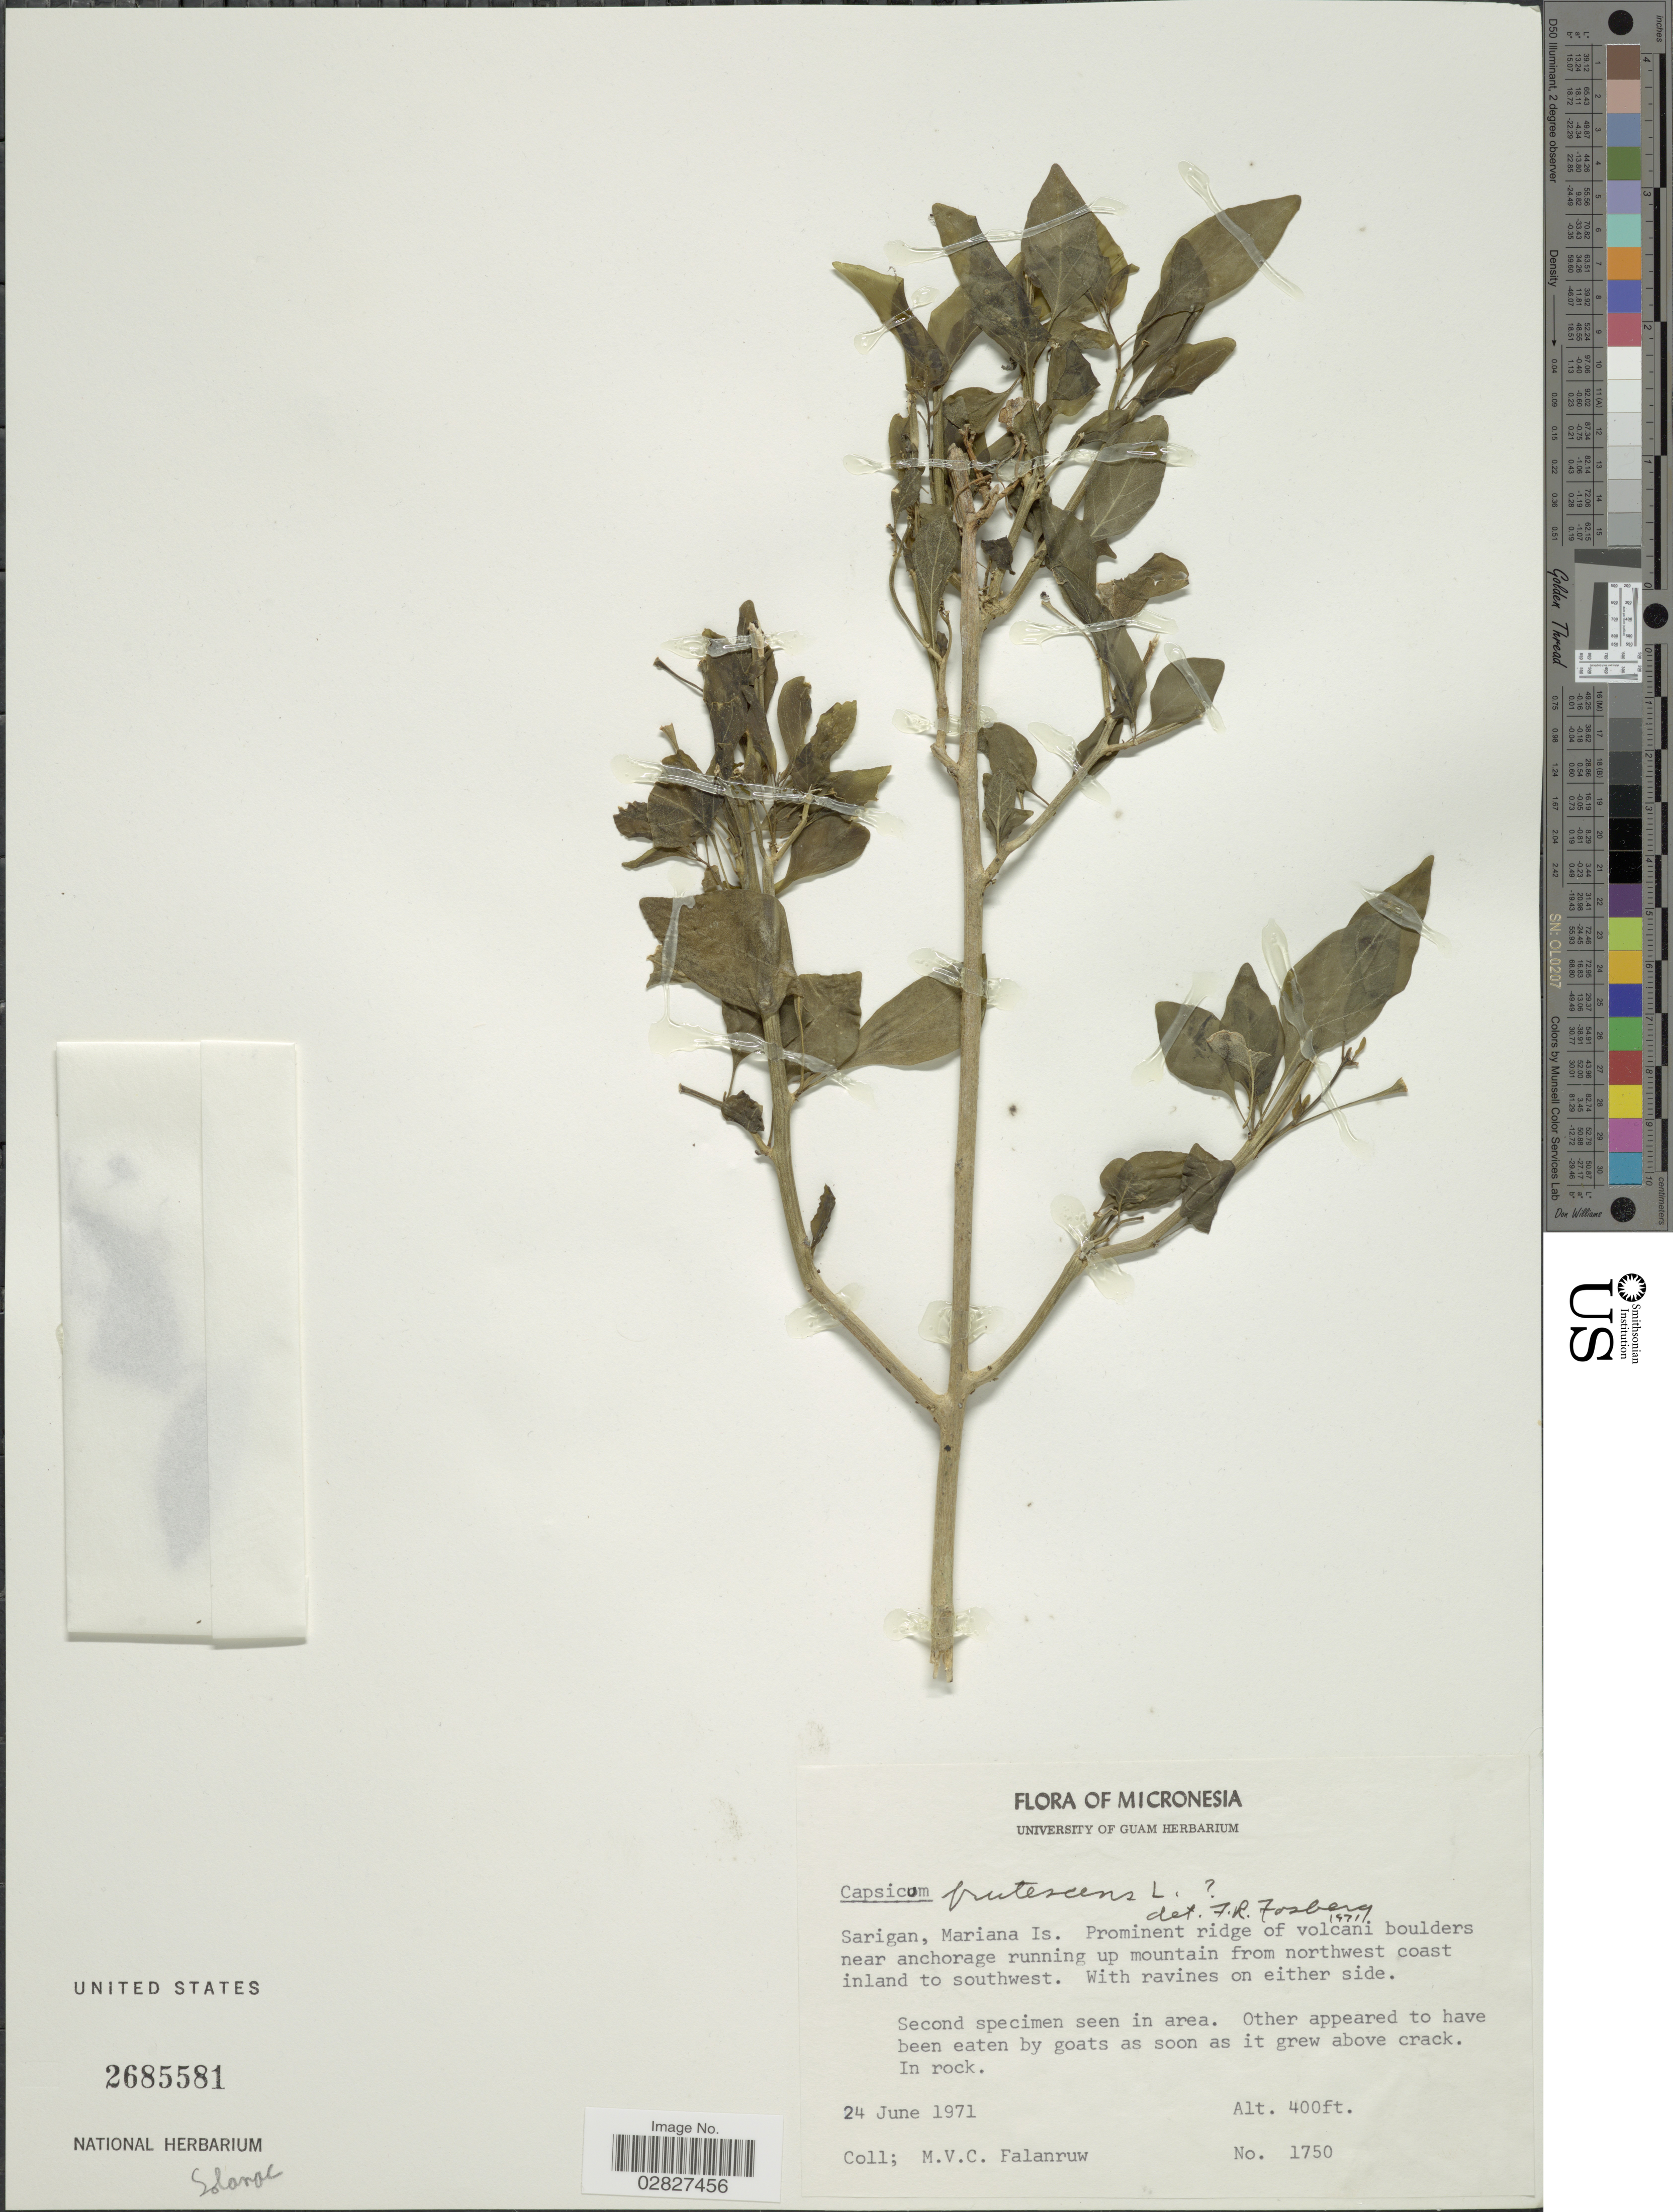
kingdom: Plantae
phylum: Tracheophyta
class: Magnoliopsida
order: Solanales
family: Solanaceae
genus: Capsicum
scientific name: Capsicum frutescens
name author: L.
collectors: M. V. Falanruw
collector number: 1750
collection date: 1971-06-24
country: Northern Mariana Islands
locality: Micronesia. Sarigan, Mariana Is. Prominent ridge of volcani boulders near anchorage running up mountain from northwest coast inland to southwest.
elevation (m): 122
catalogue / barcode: US 2685581